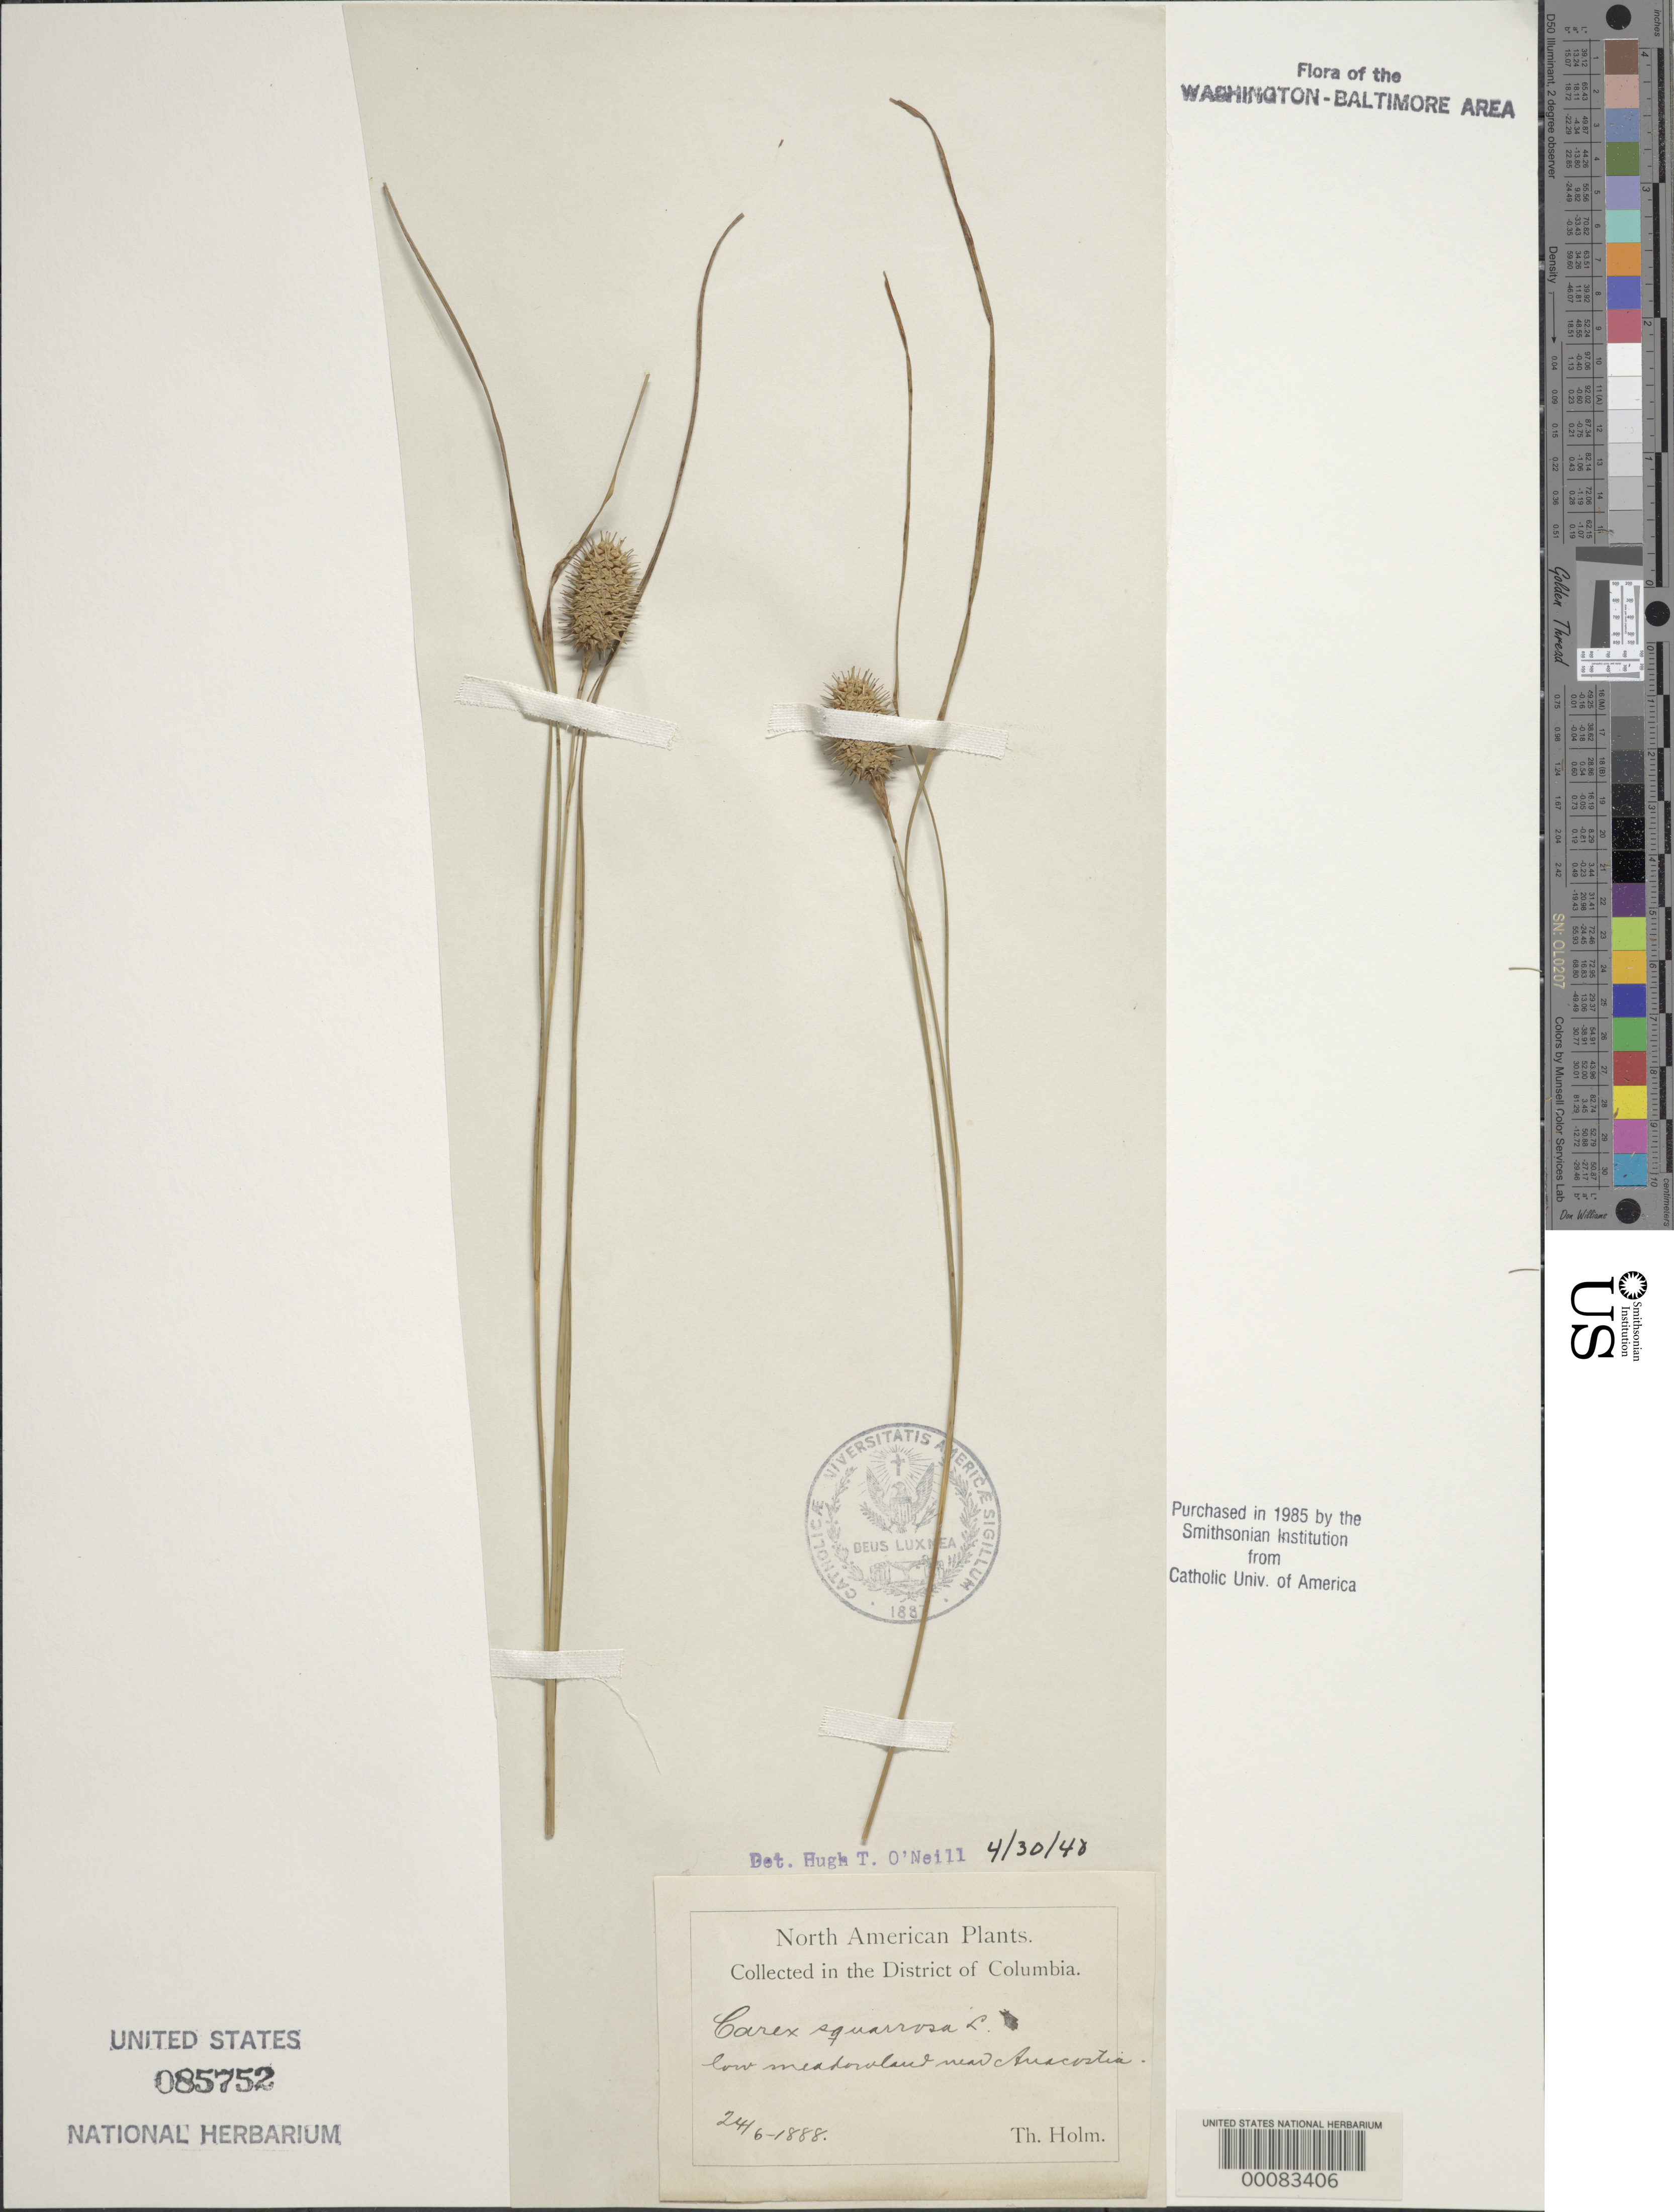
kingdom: Plantae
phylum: Tracheophyta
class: Liliopsida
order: Poales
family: Cyperaceae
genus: Carex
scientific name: Carex squarrosa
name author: L.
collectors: T. Holm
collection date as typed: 24 Jun 1888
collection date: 1888-06-24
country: United States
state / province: District of Columbia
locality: Near Anacostia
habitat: Low meadowland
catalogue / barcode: US 85752